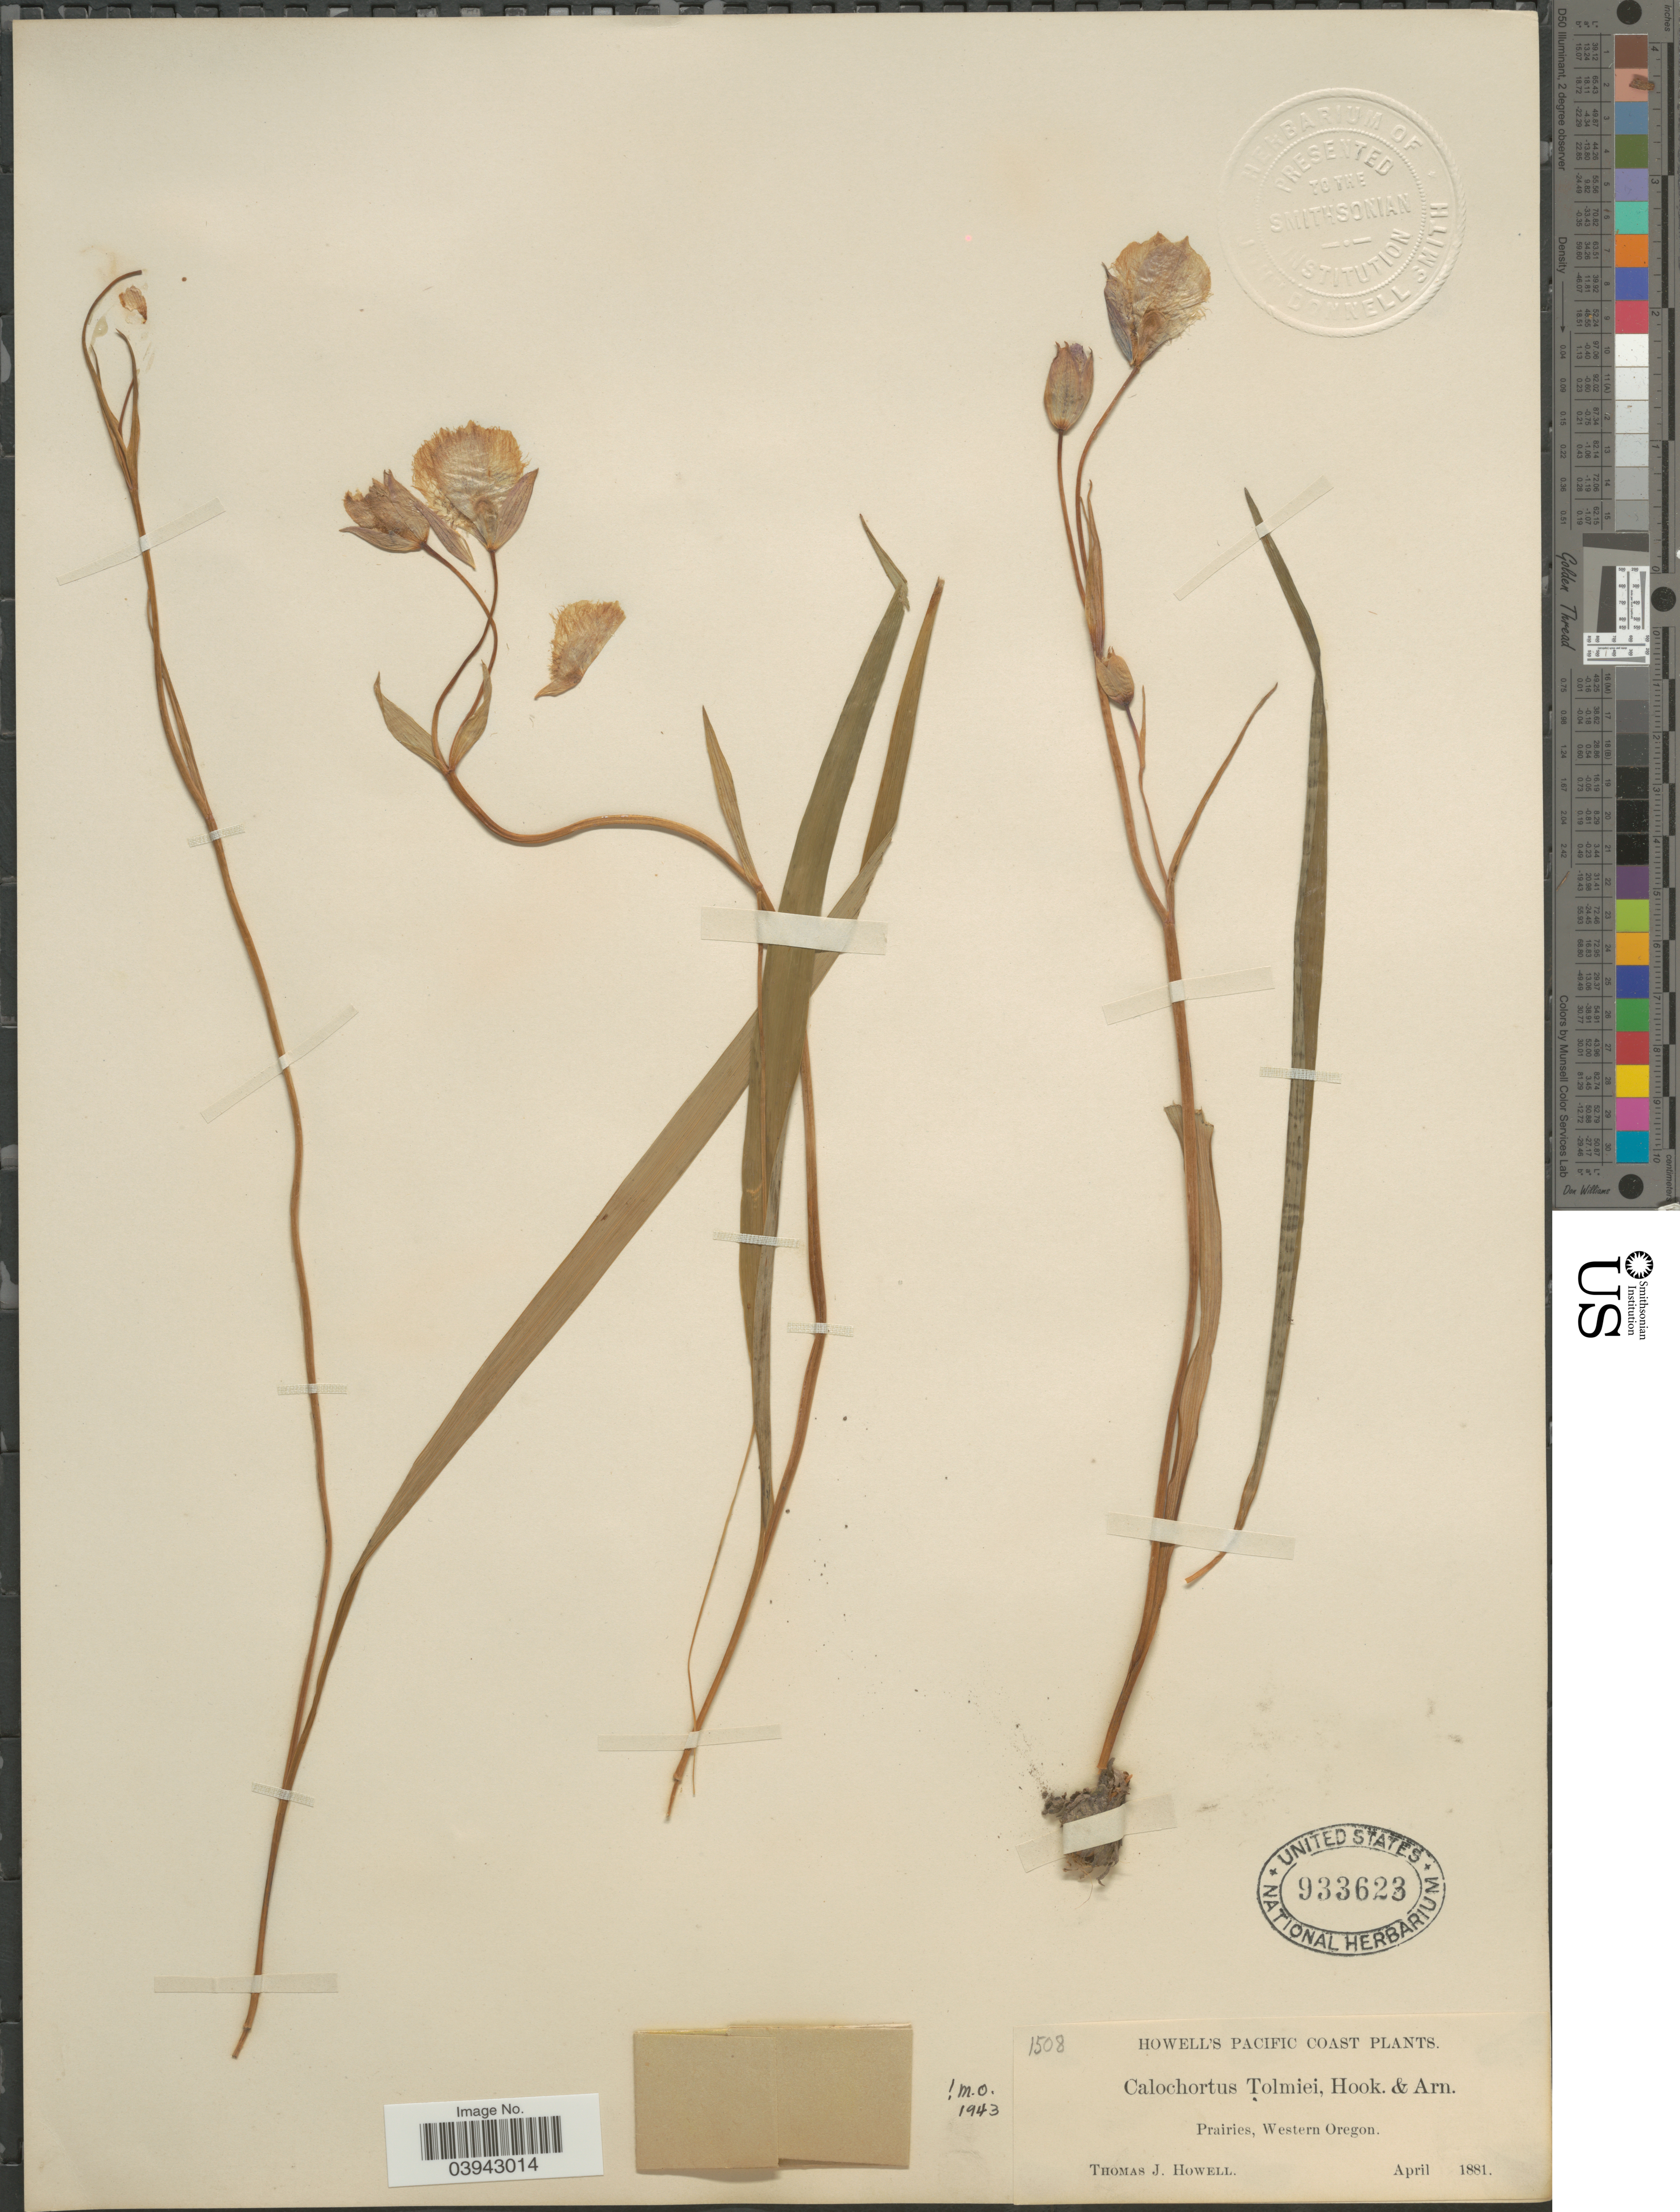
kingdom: Plantae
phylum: Tracheophyta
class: Liliopsida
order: Liliales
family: Liliaceae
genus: Calochortus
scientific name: Calochortus tolmiei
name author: Hook. & Arn.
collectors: T. J. Howell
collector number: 1508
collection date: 1881-04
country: United States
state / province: Oregon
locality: Pacific Coast. Prairies, Western Oregon.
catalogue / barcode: US 933623